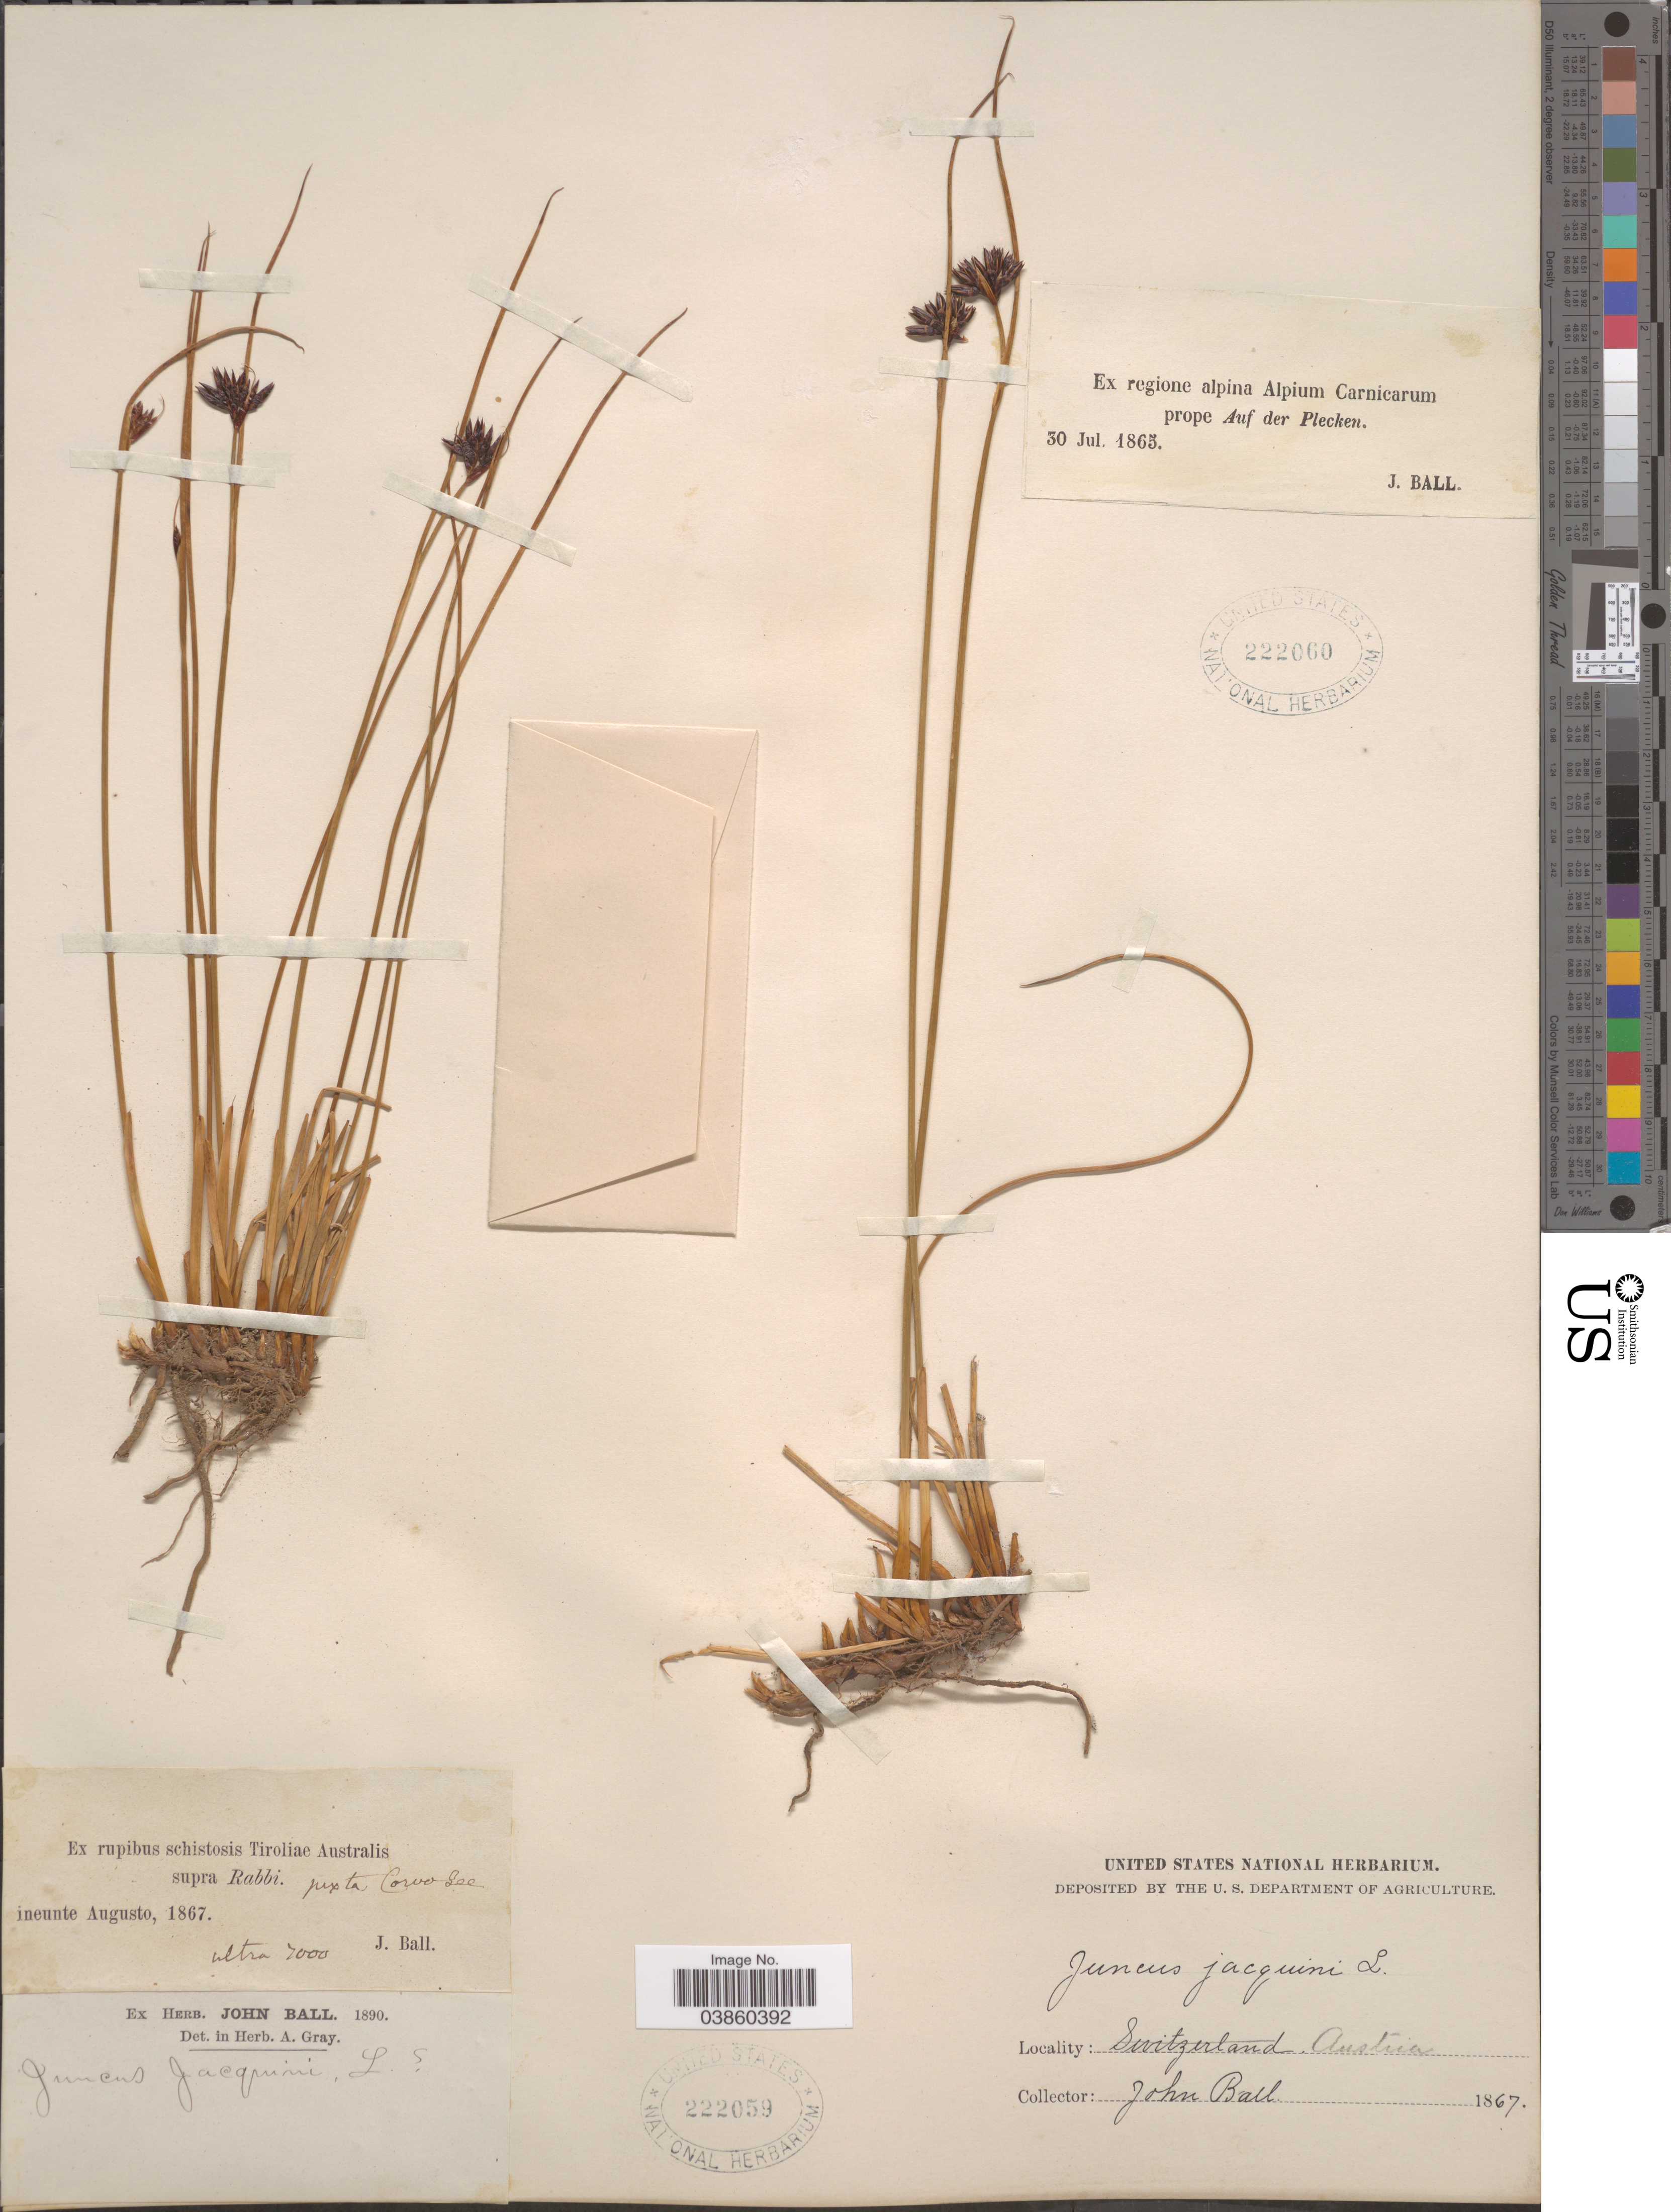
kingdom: Plantae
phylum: Tracheophyta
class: Liliopsida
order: Poales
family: Juncaceae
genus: Juncus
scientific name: Juncus jacquinii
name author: L.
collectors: J. Ball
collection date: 1865-07-30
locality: Ex regione alpina Alpium Carnicarum prope Auf der Plecken.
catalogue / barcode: US 222060-2